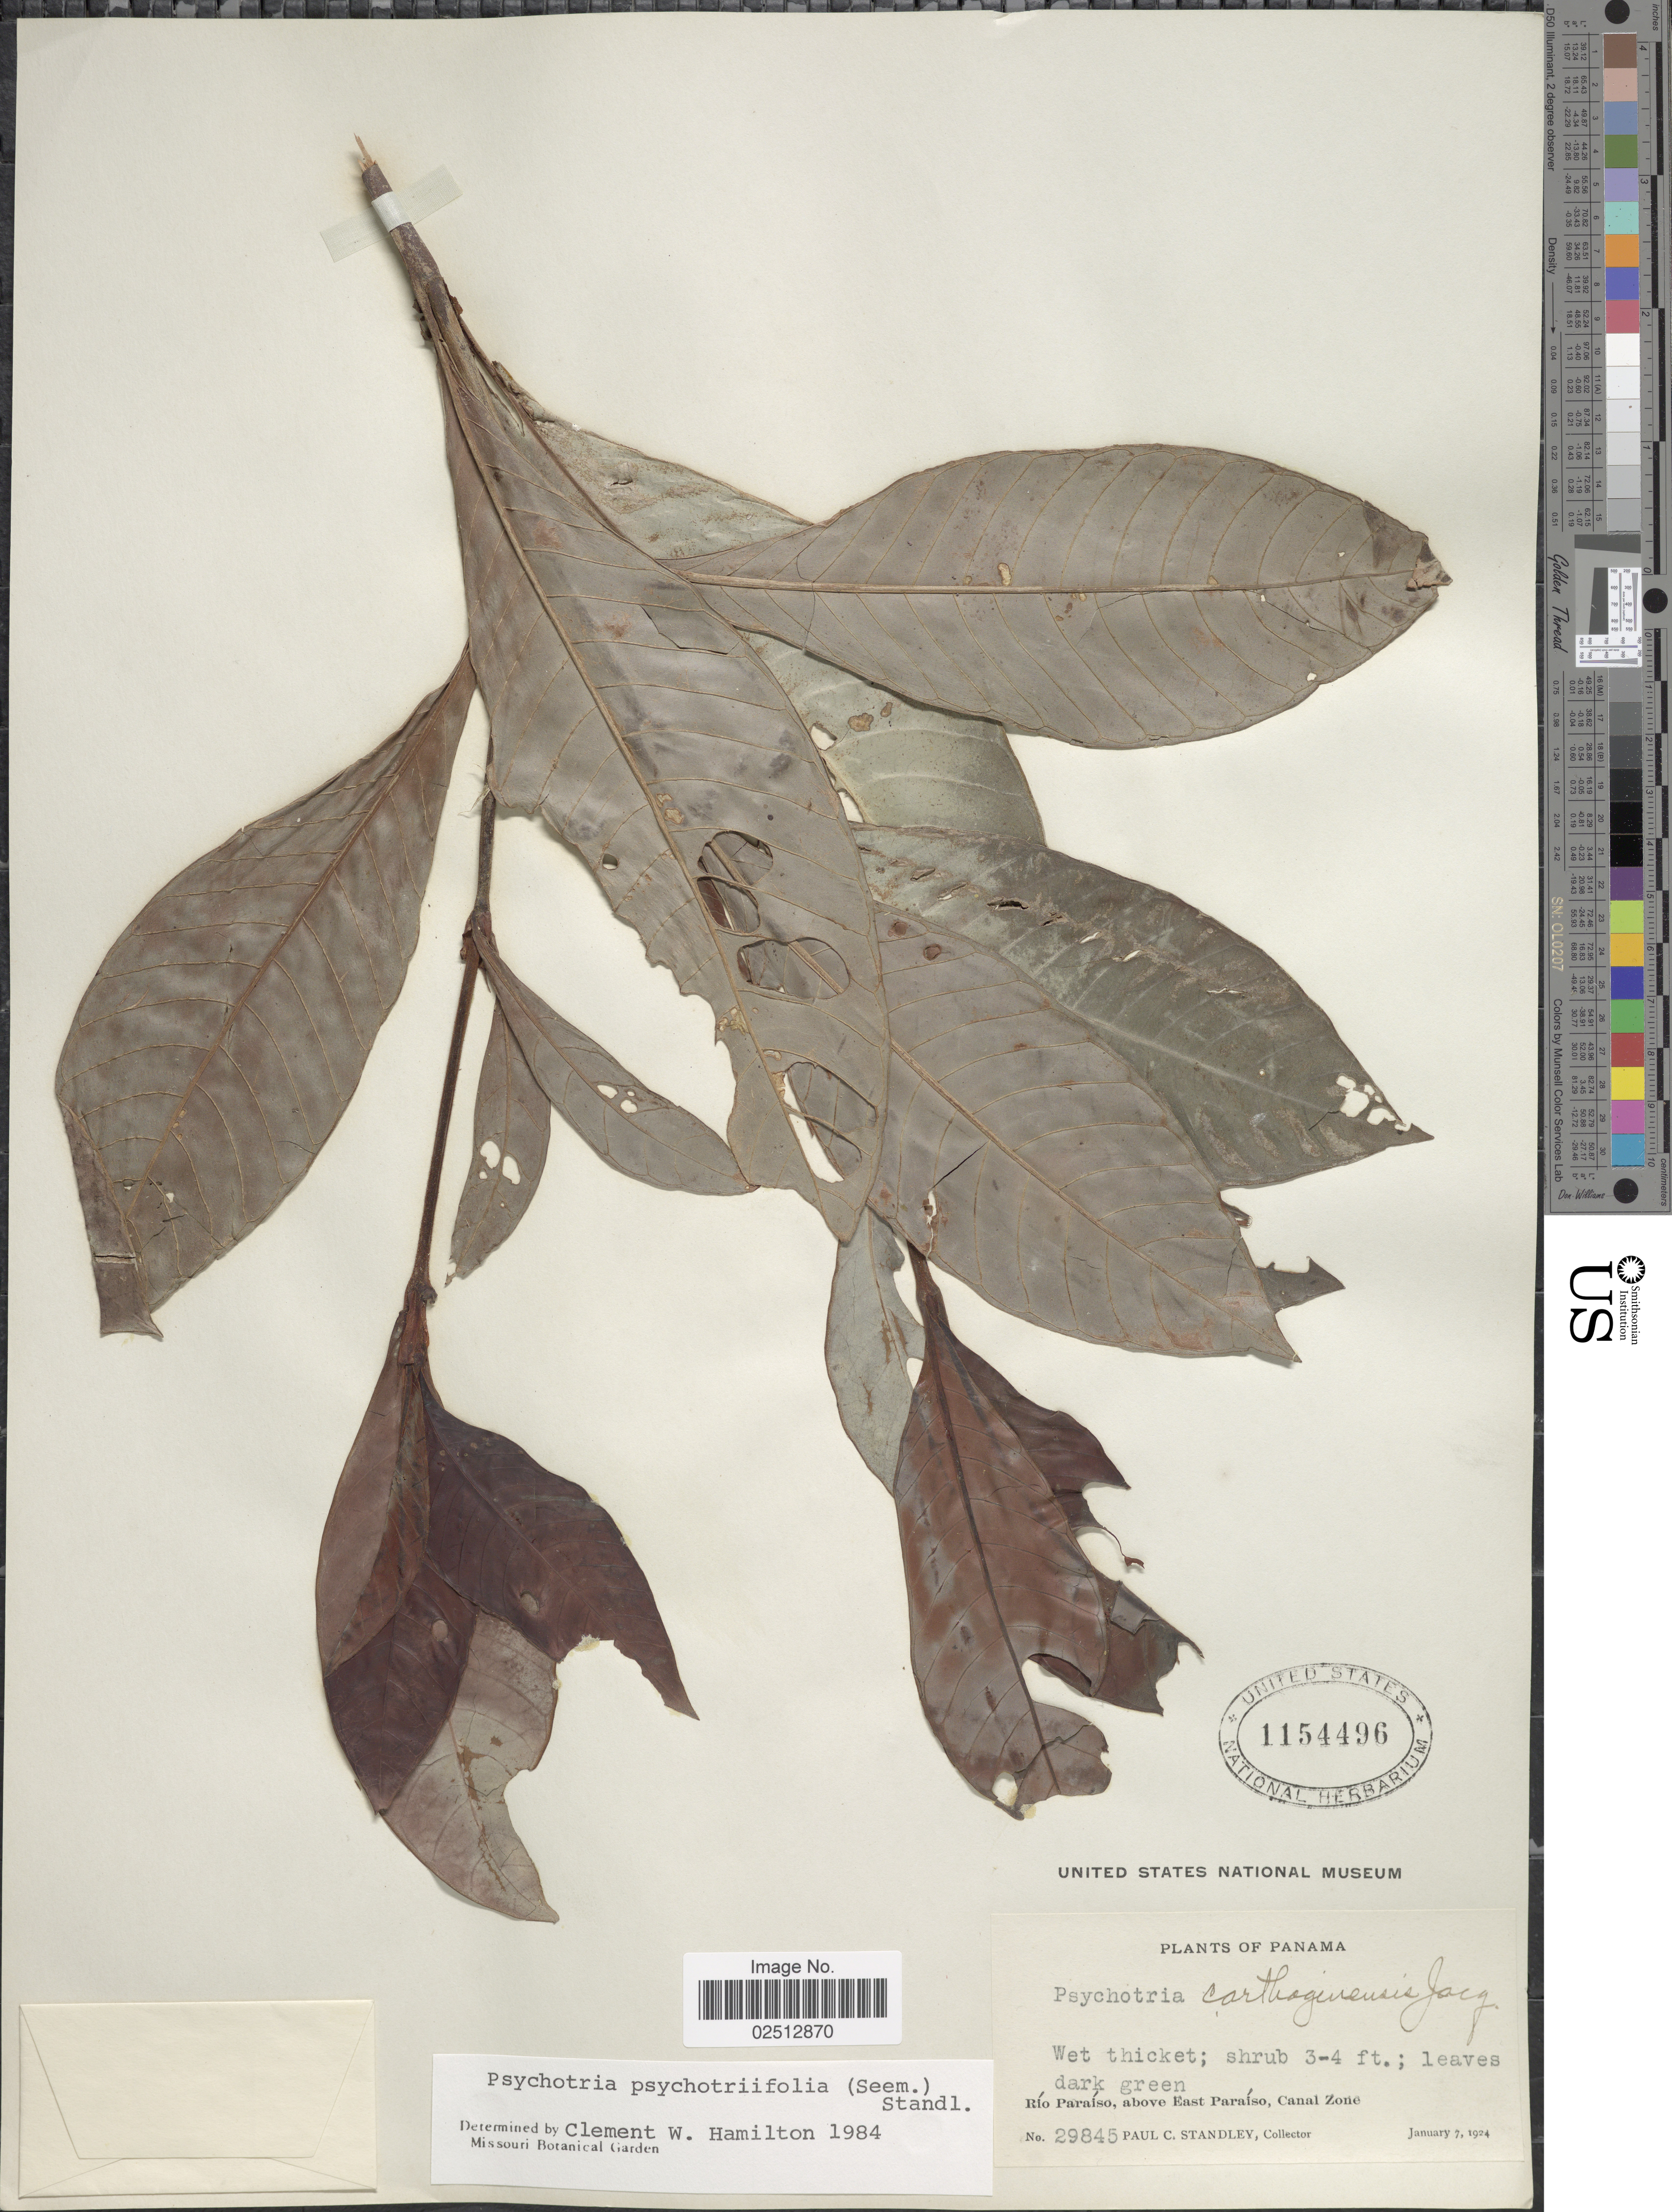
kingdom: Plantae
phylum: Tracheophyta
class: Magnoliopsida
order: Gentianales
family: Rubiaceae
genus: Psychotria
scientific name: Psychotria psychotriaefolia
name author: (Seem.) Standl.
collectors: P. C. Standley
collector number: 29845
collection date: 1924-01-07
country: Panama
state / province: Colón / Panamá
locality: Rio Paraiso, above East Paraiso, Canal Zone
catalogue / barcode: US 1154496